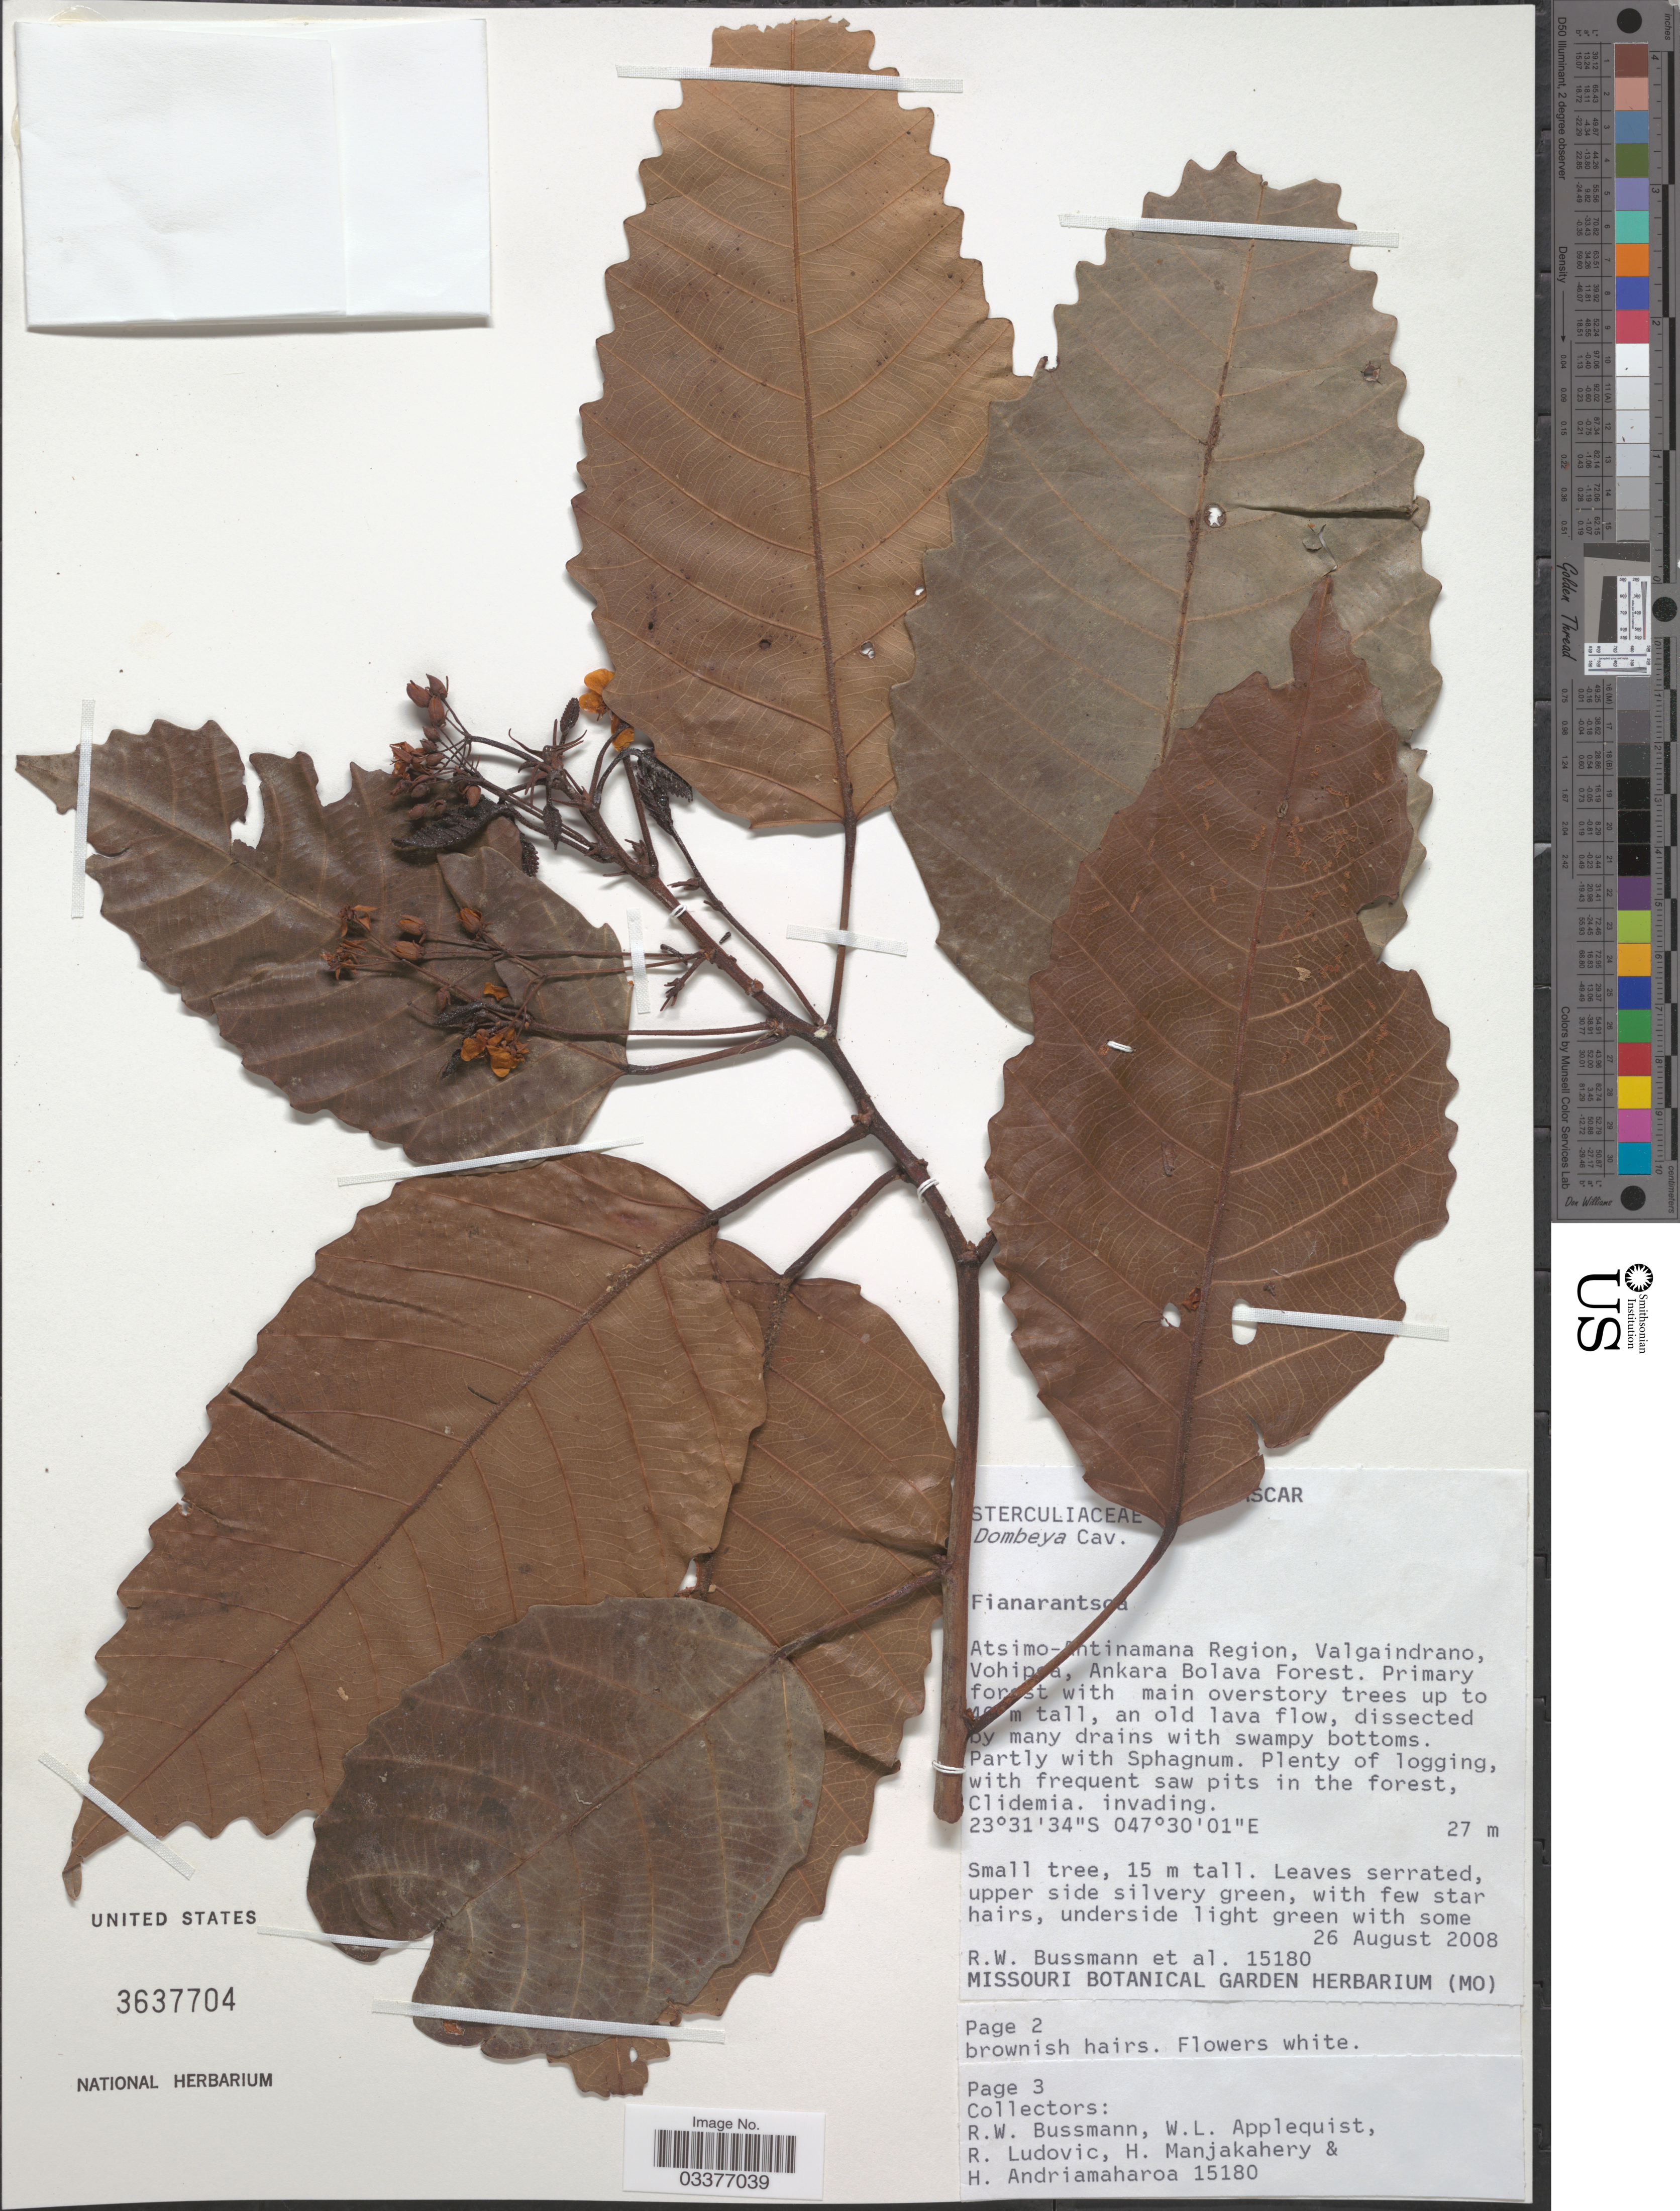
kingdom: Plantae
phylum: Tracheophyta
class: Magnoliopsida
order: Malvales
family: Malvaceae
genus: Dombeya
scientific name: Dombeya sp.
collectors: R. W. Bussmann, W. Applequist, R. Ludovic, H. N. Manjakahery & H. Andriamaharoa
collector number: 15180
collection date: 2008-08-26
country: Madagascar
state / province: Atsimo-Atsinanana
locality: Atsimo-Antinamana Region, Valgaindrano, Vohip [illegible text]a, Ankara Bolava Forest.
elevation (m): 27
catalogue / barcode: US 3637704